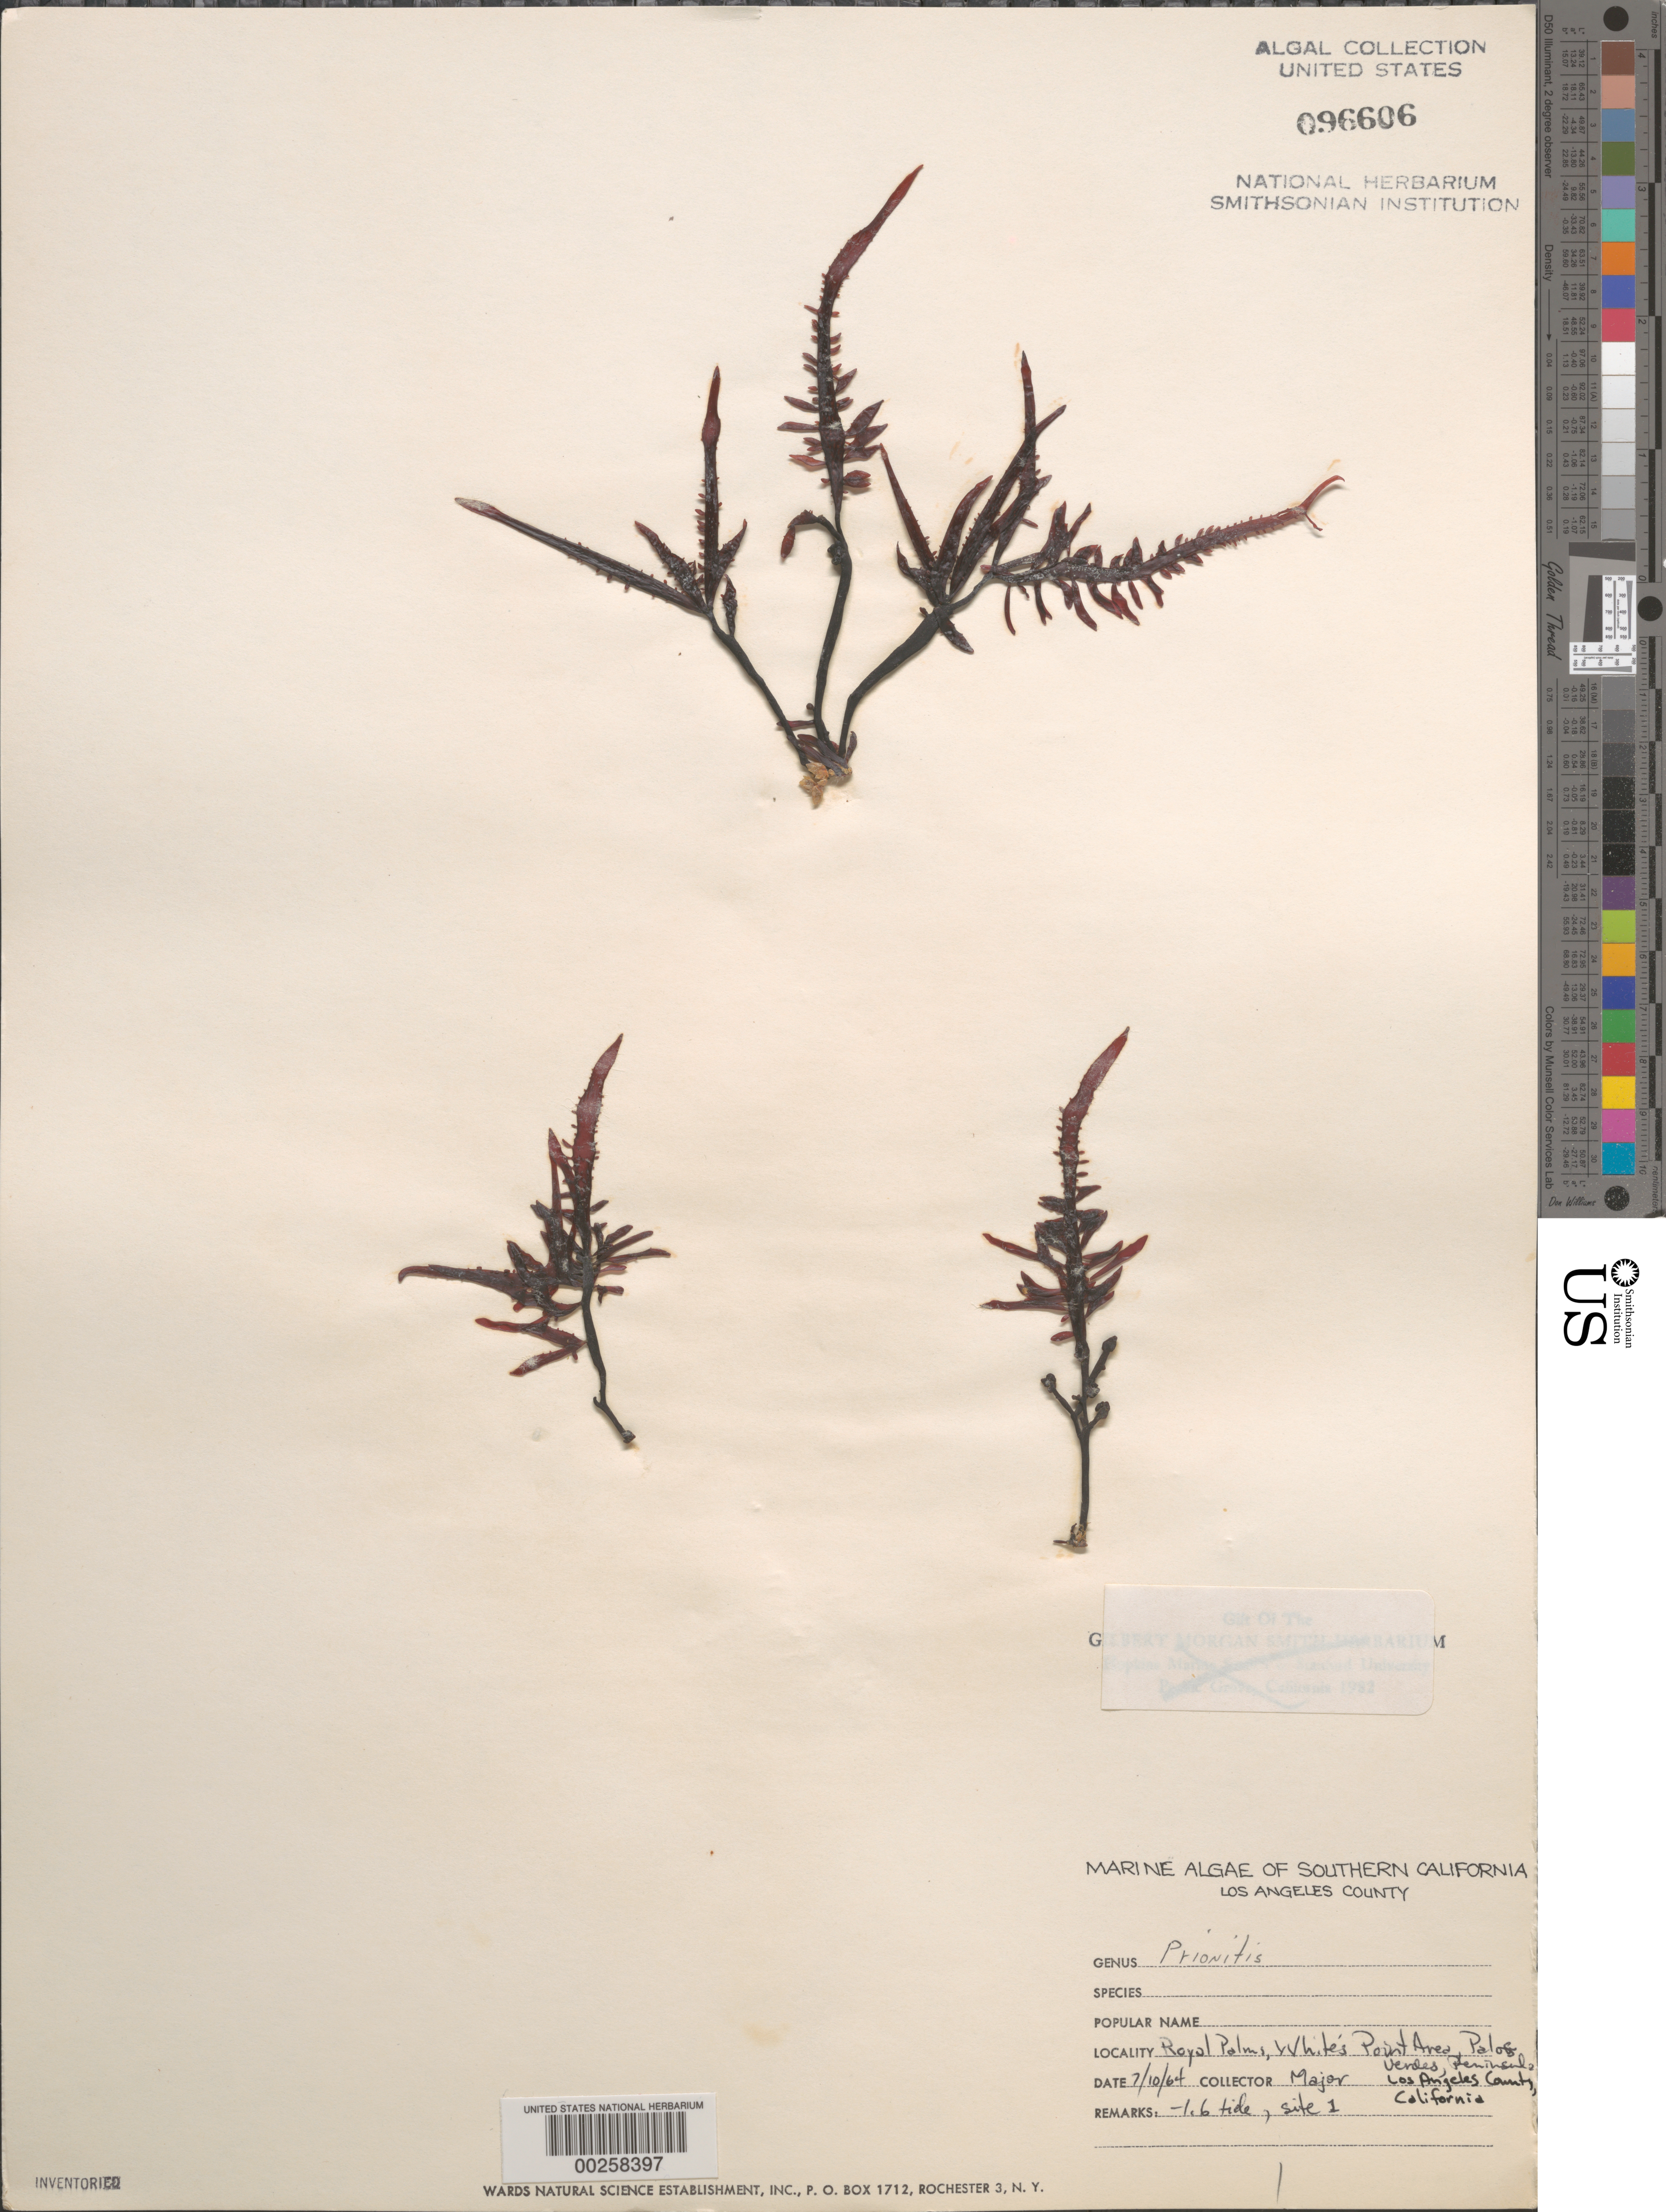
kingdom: Plantae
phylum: Rhodophyta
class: Florideophyceae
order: Cryptonemiales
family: Cryptonemiaceae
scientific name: Prionitis sp.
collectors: P. Major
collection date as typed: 10 Jul 1964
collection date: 1964-07-10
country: United States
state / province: California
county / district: Los Angeles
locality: Royal Palms, Whites Point area, Palos Verdes Peninsula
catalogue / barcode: US 96606